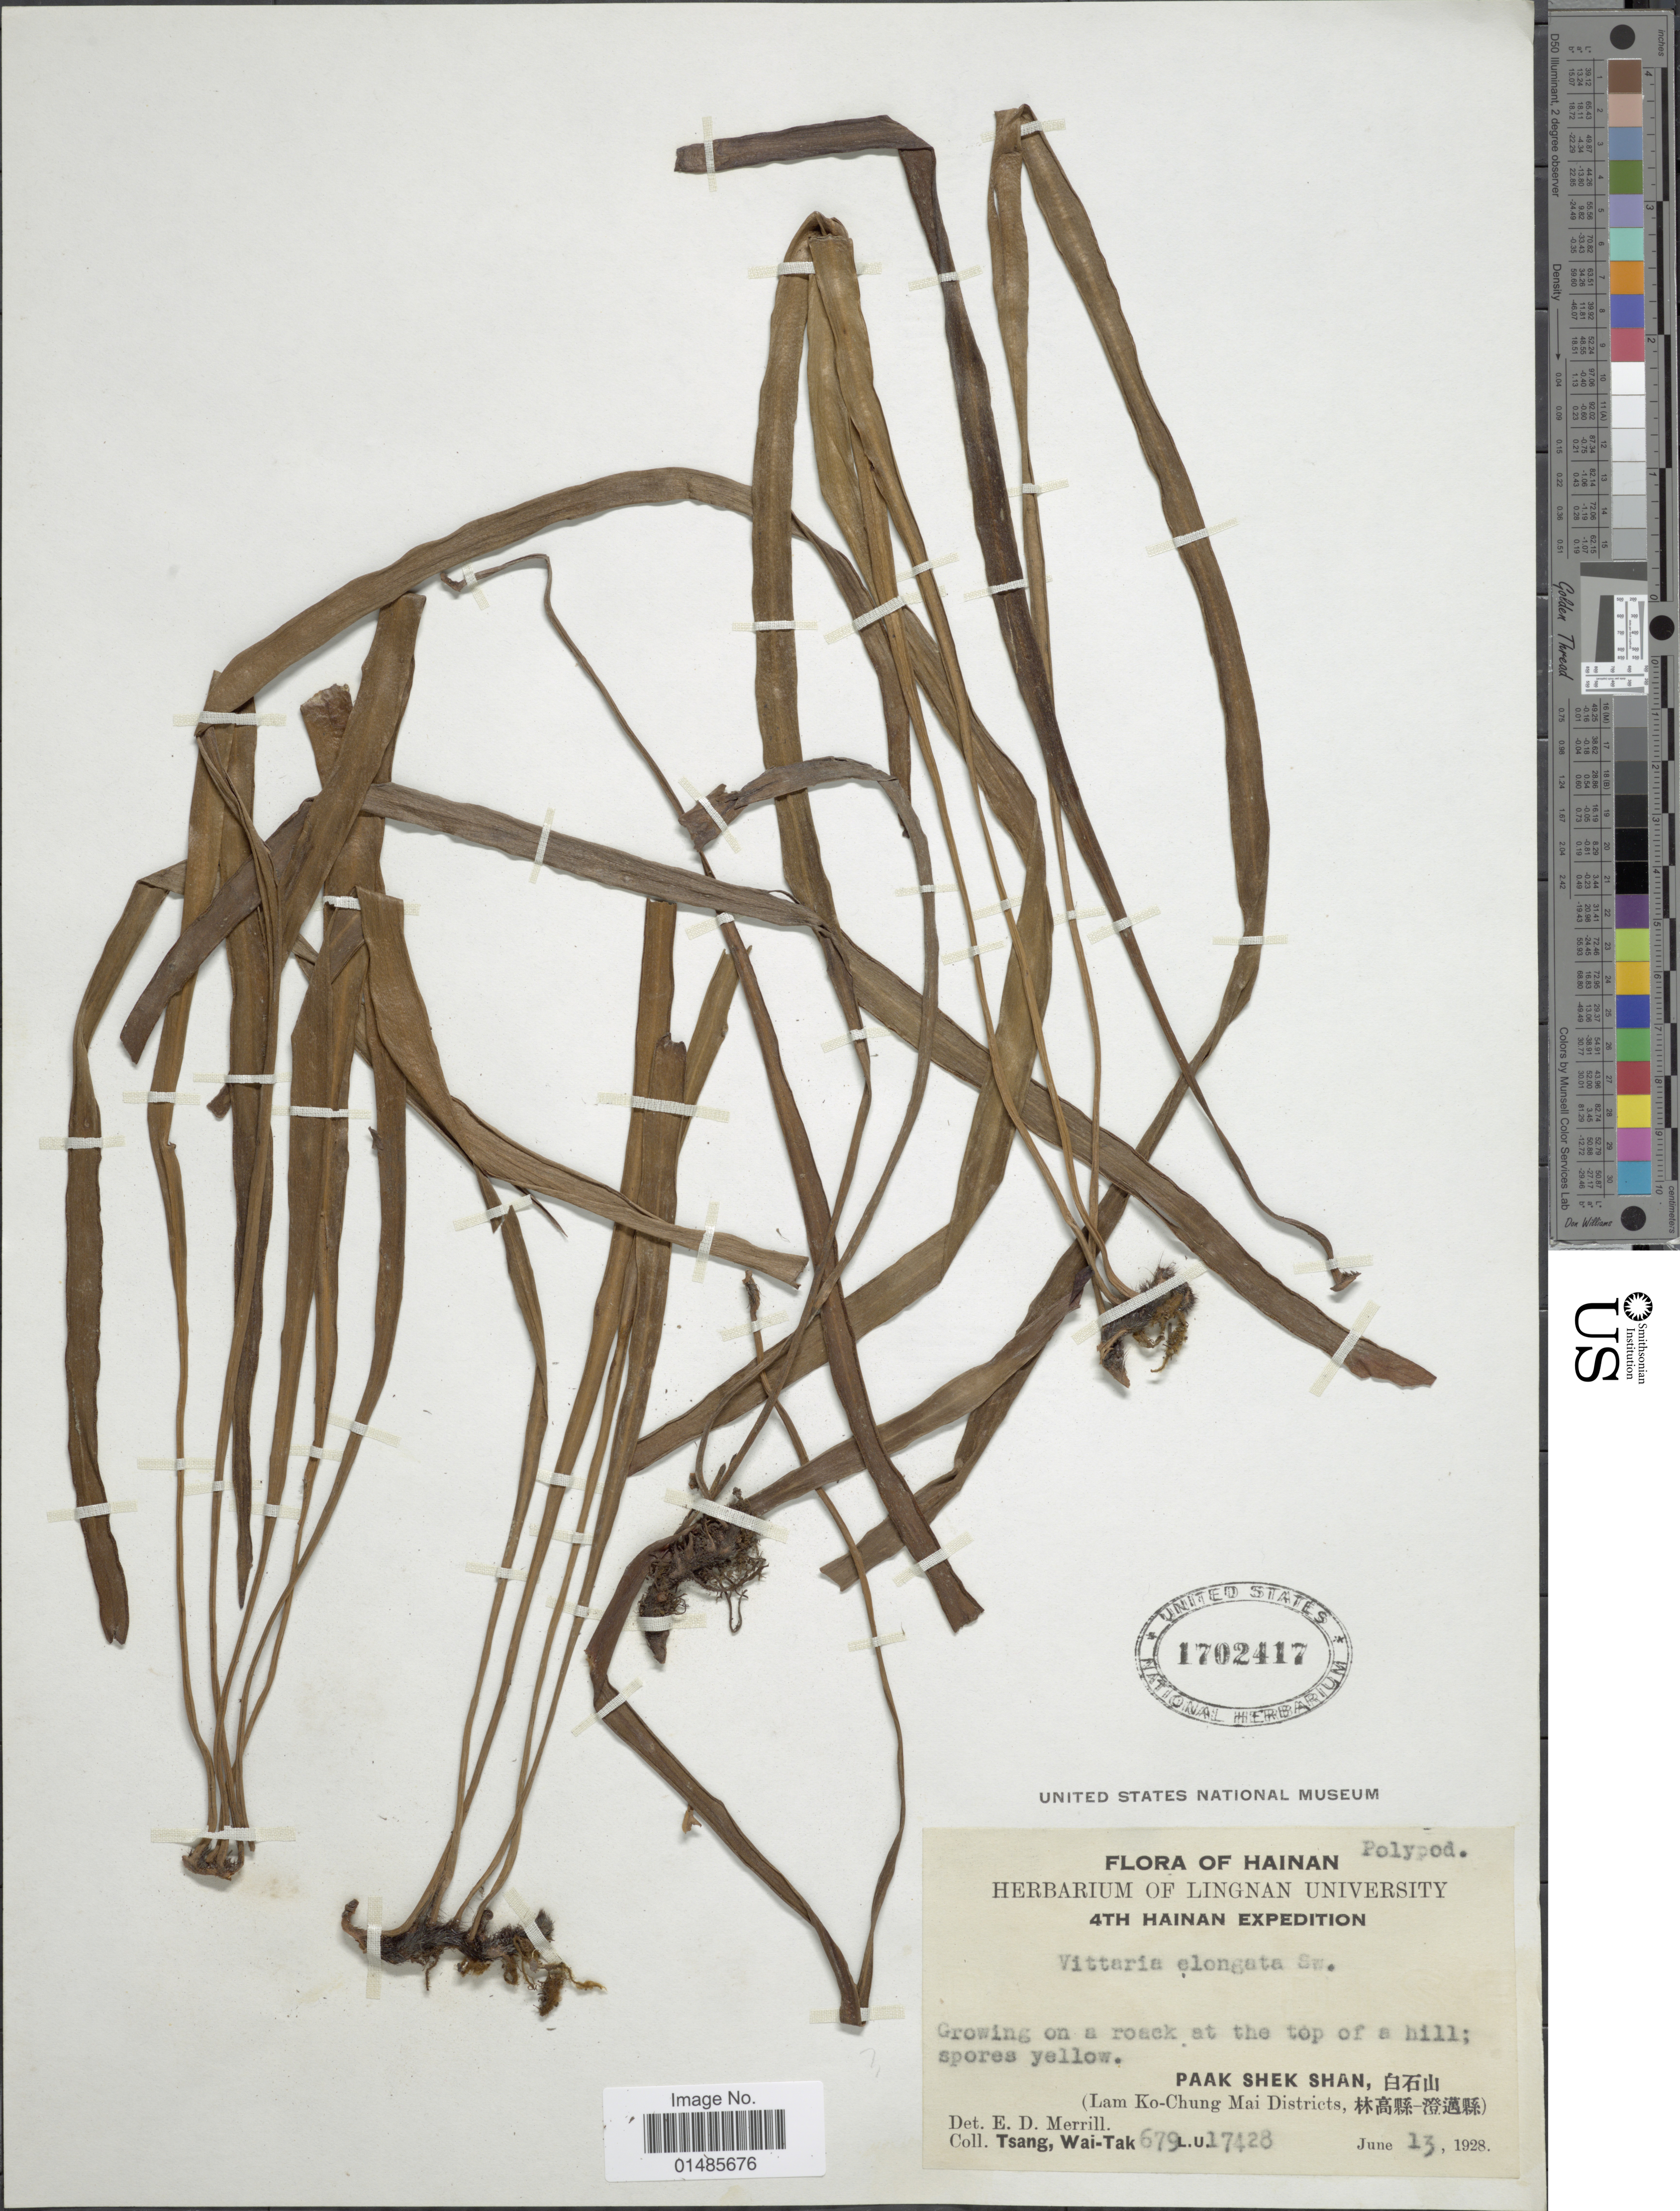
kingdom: Plantae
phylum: Tracheophyta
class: Polypodiopsida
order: Polypodiales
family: Pteridaceae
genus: Haplopteris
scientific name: Haplopteris elongata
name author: (Sw.) Crane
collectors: W. T. Tsang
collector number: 679/17428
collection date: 1928-06-13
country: China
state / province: Hainan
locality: Paak Shek Shan, X. (Lam Ko-Chung Mai Districts, X).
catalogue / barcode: US 1702417